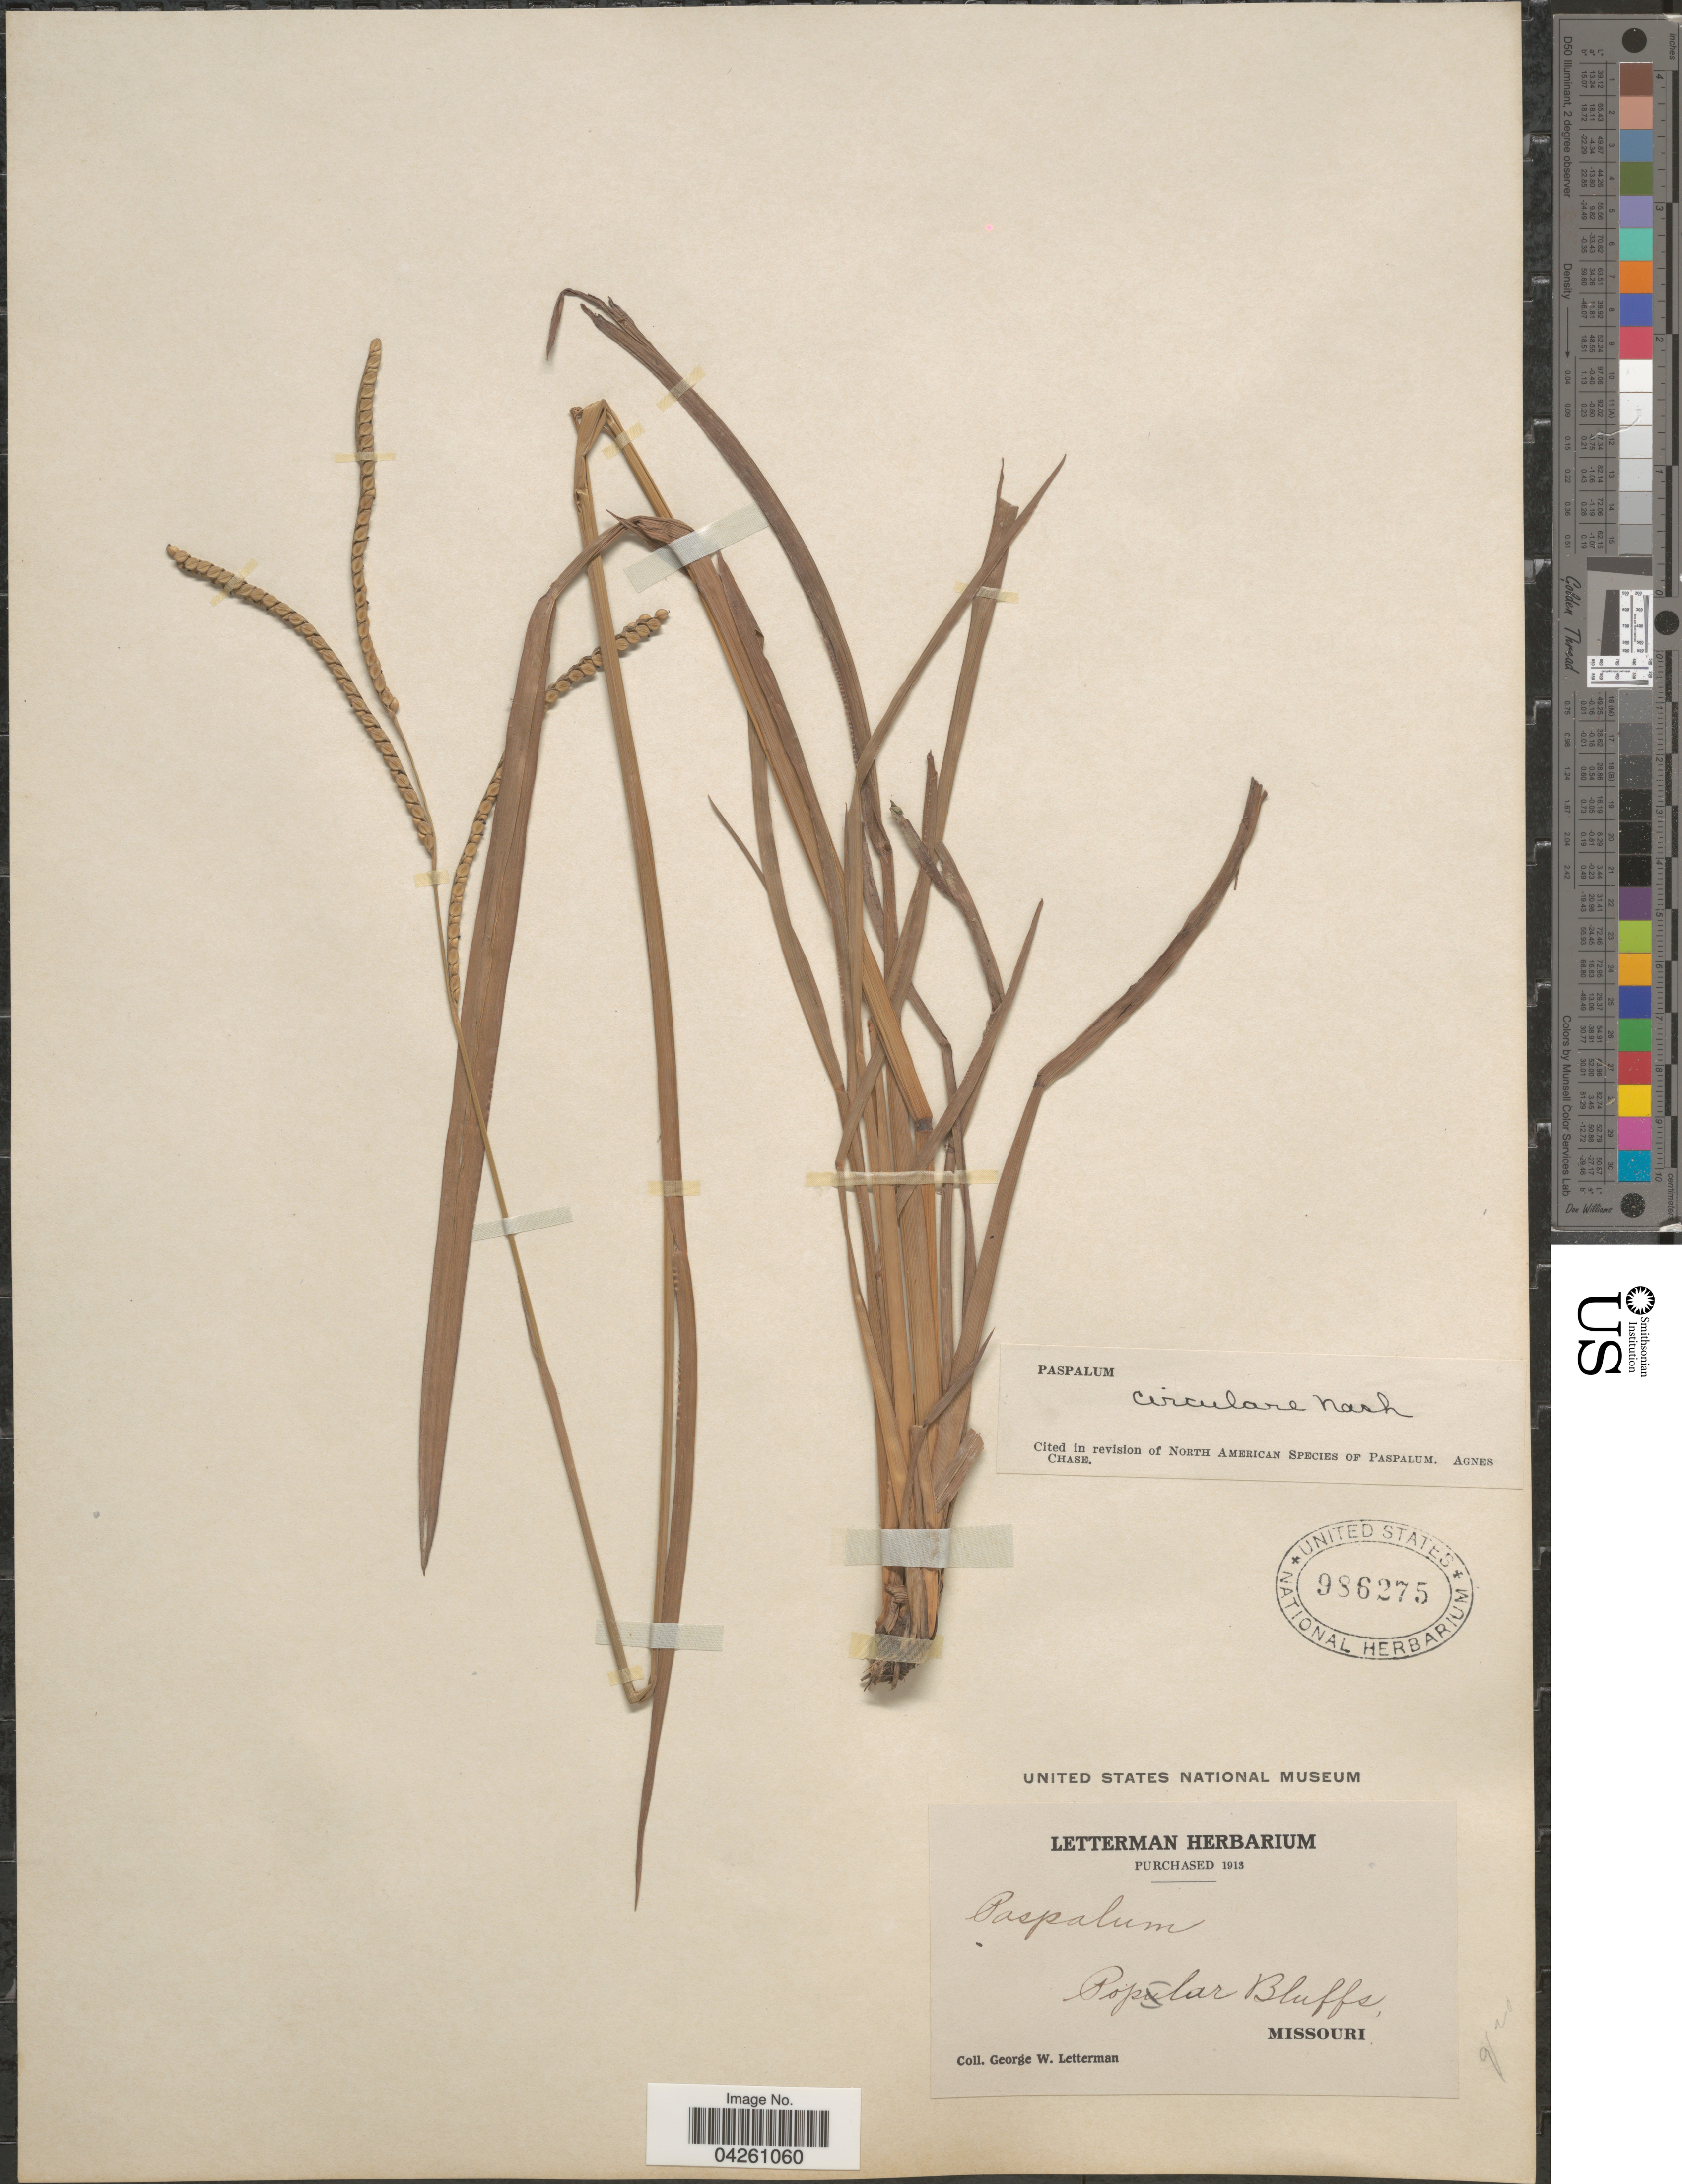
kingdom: Plantae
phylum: Tracheophyta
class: Liliopsida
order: Poales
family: Poaceae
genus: Paspalum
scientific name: Paspalum circulare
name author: Nash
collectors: G. W. Letterman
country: United States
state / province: Missouri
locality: Popular Bluffs.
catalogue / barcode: US 986275